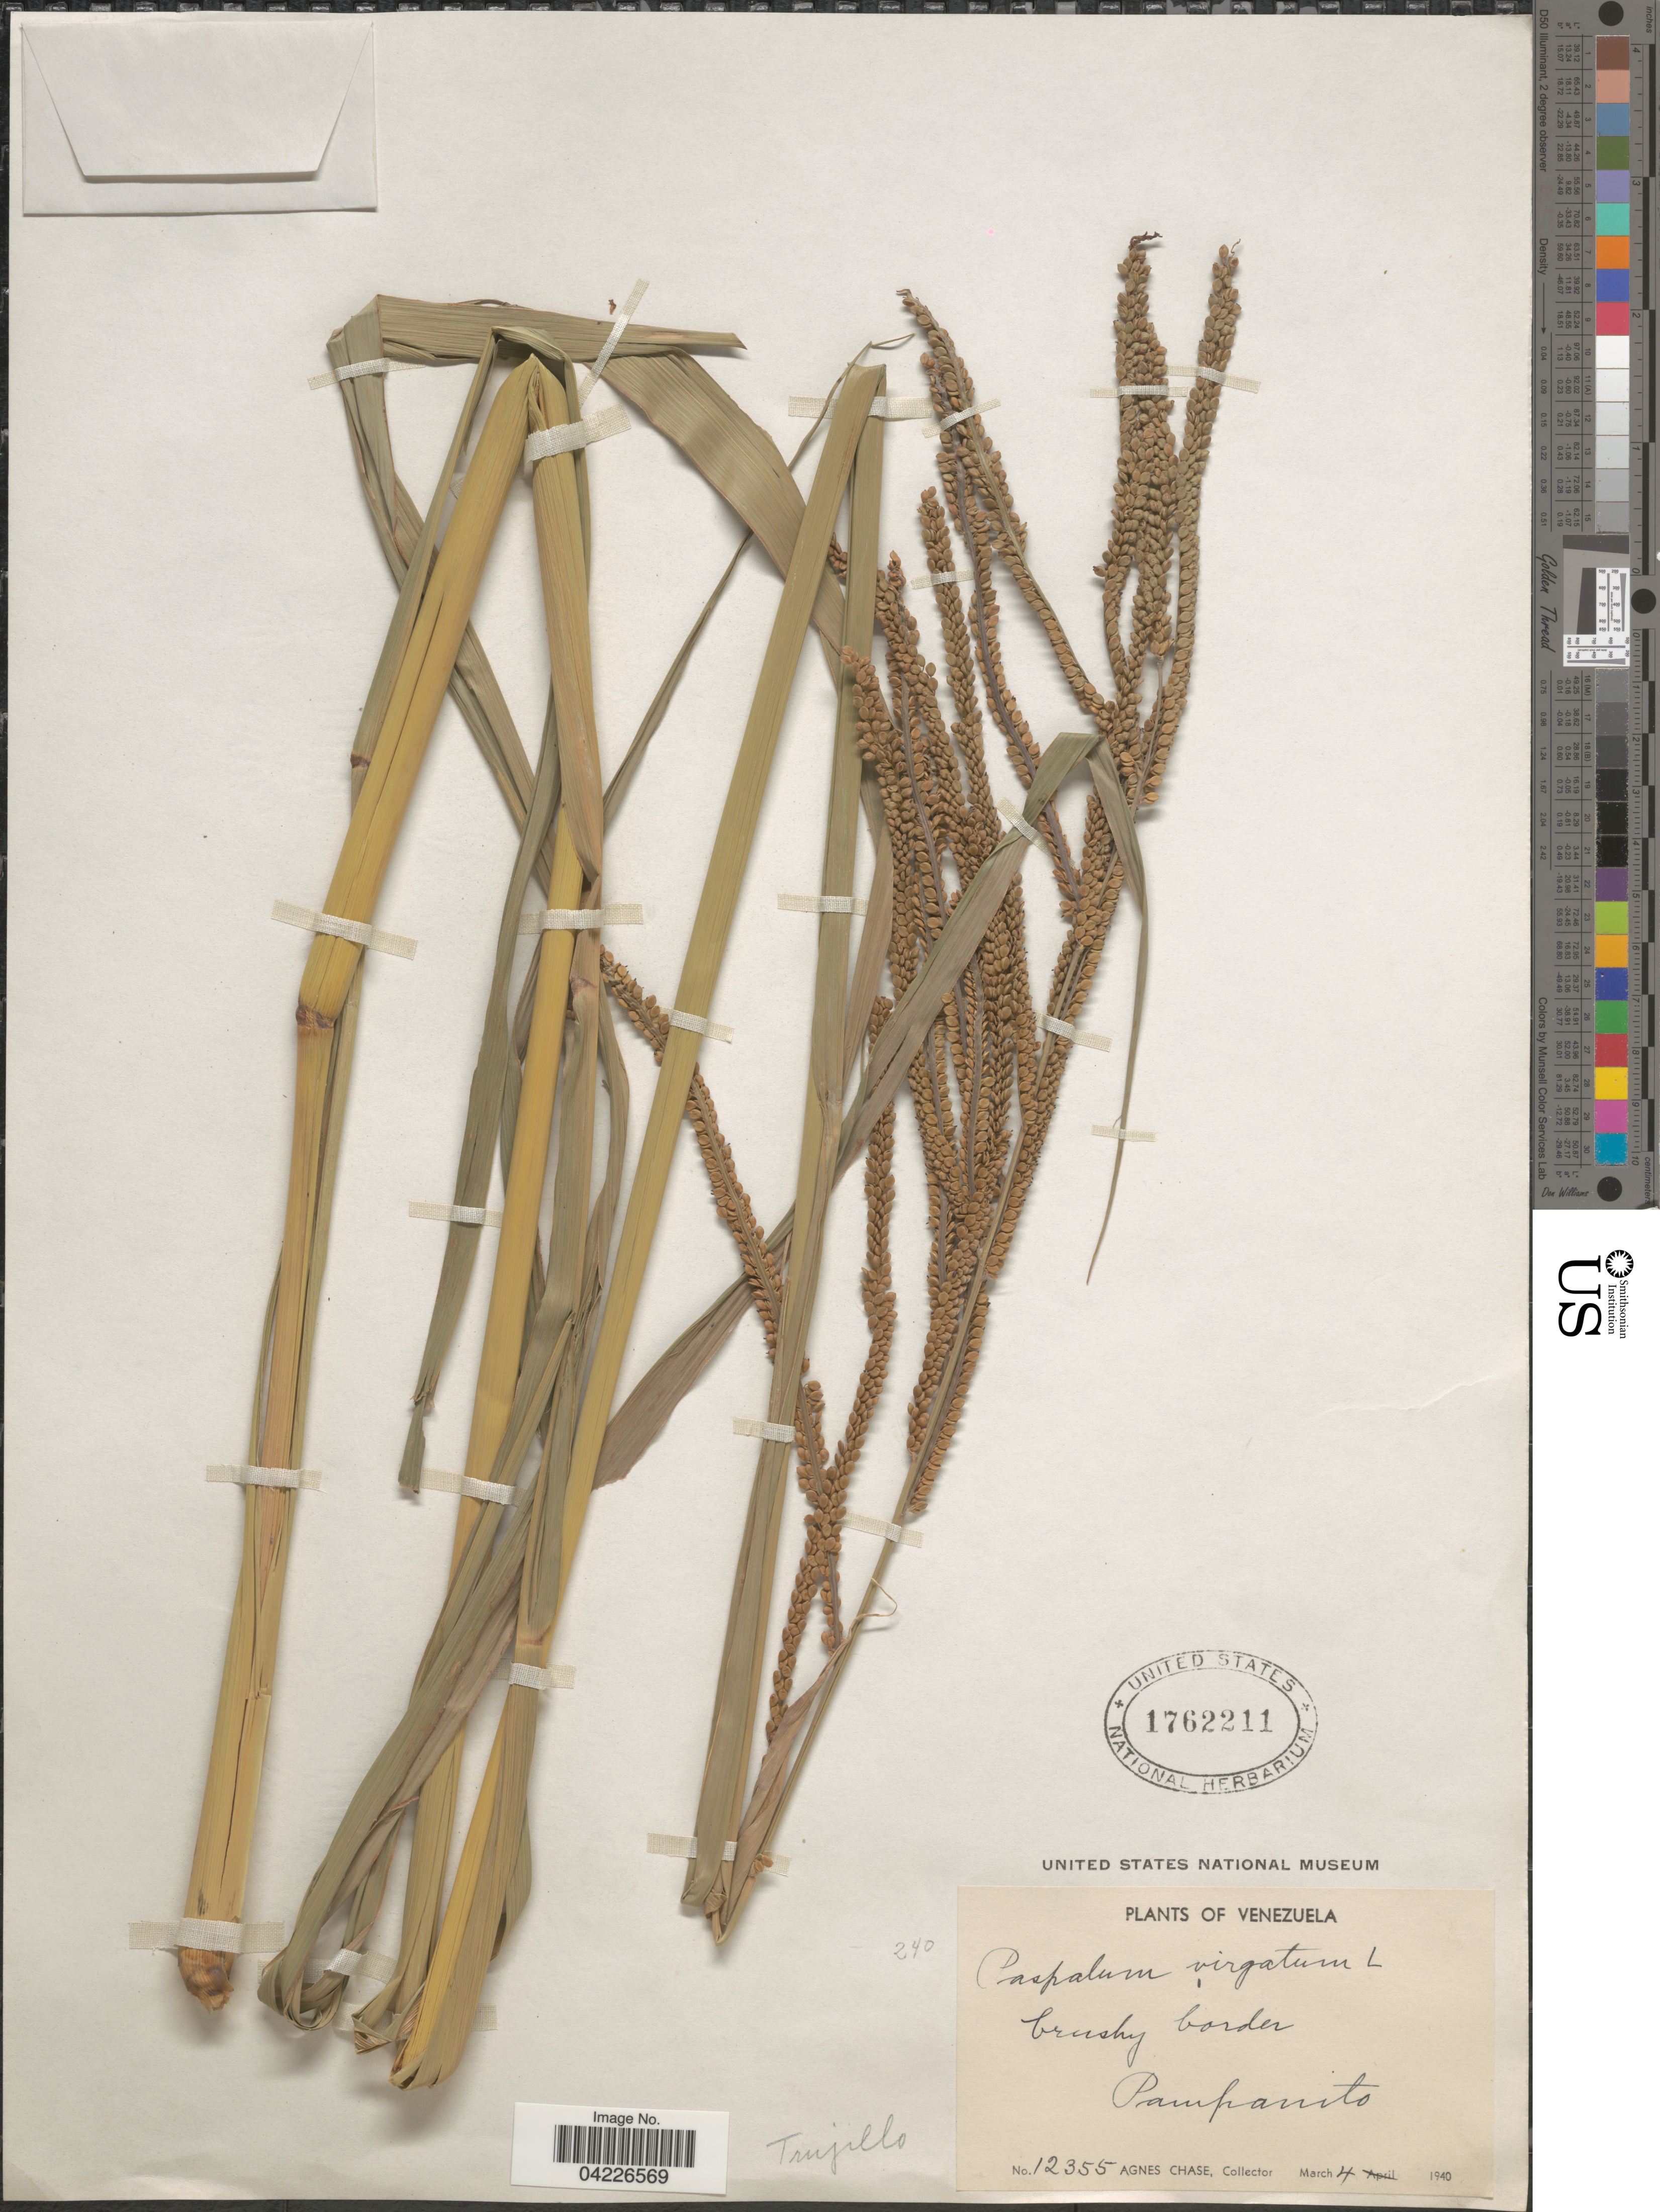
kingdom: Plantae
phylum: Tracheophyta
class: Liliopsida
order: Poales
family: Poaceae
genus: Paspalum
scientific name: Paspalum virgatum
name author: L.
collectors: A. Chase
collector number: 12355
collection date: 1940-03-04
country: Venezuela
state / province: Trujillo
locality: Pampanito.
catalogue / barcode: US 1762211